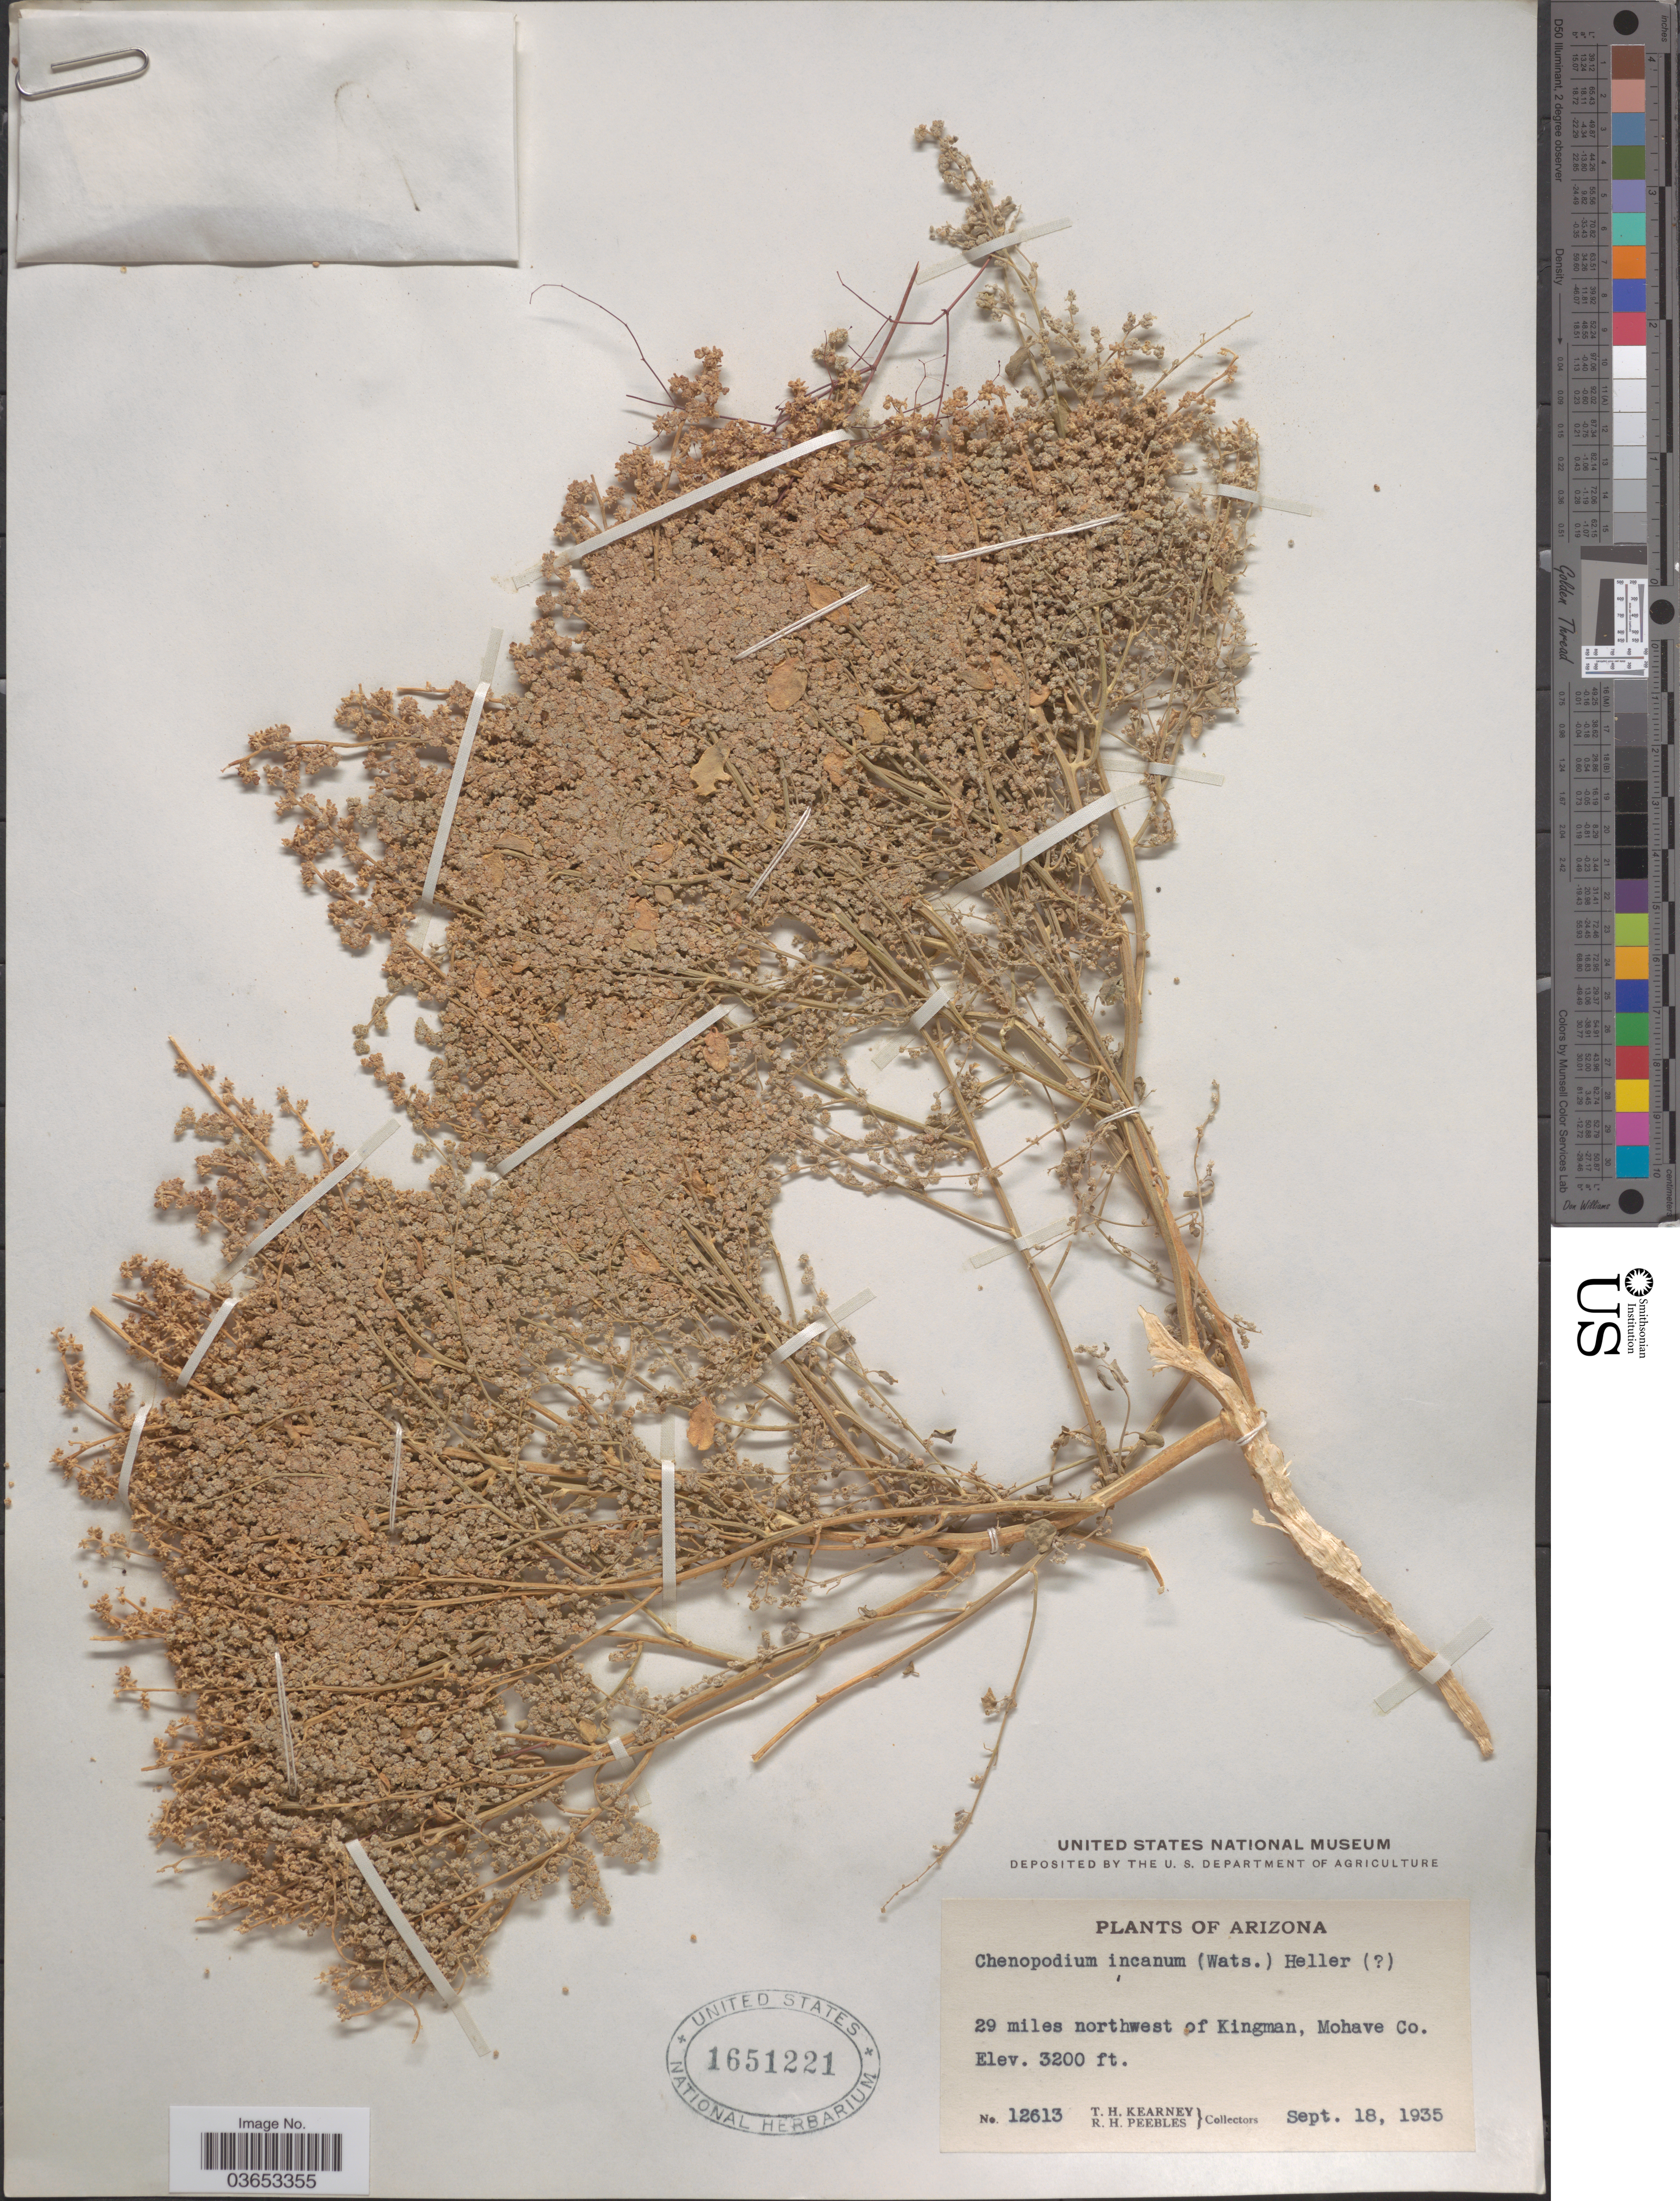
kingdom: Plantae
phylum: Tracheophyta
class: Magnoliopsida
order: Caryophyllales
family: Amaranthaceae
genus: Chenopodium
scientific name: Chenopodium incanum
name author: (S. Watson) A. Heller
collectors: T. H. Kearney & R. H. Peebles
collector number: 12613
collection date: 1935-09-18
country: United States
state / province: Arizona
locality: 29 miles northwest of Kingman, Mohave Co.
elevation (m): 975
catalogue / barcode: US 1651221